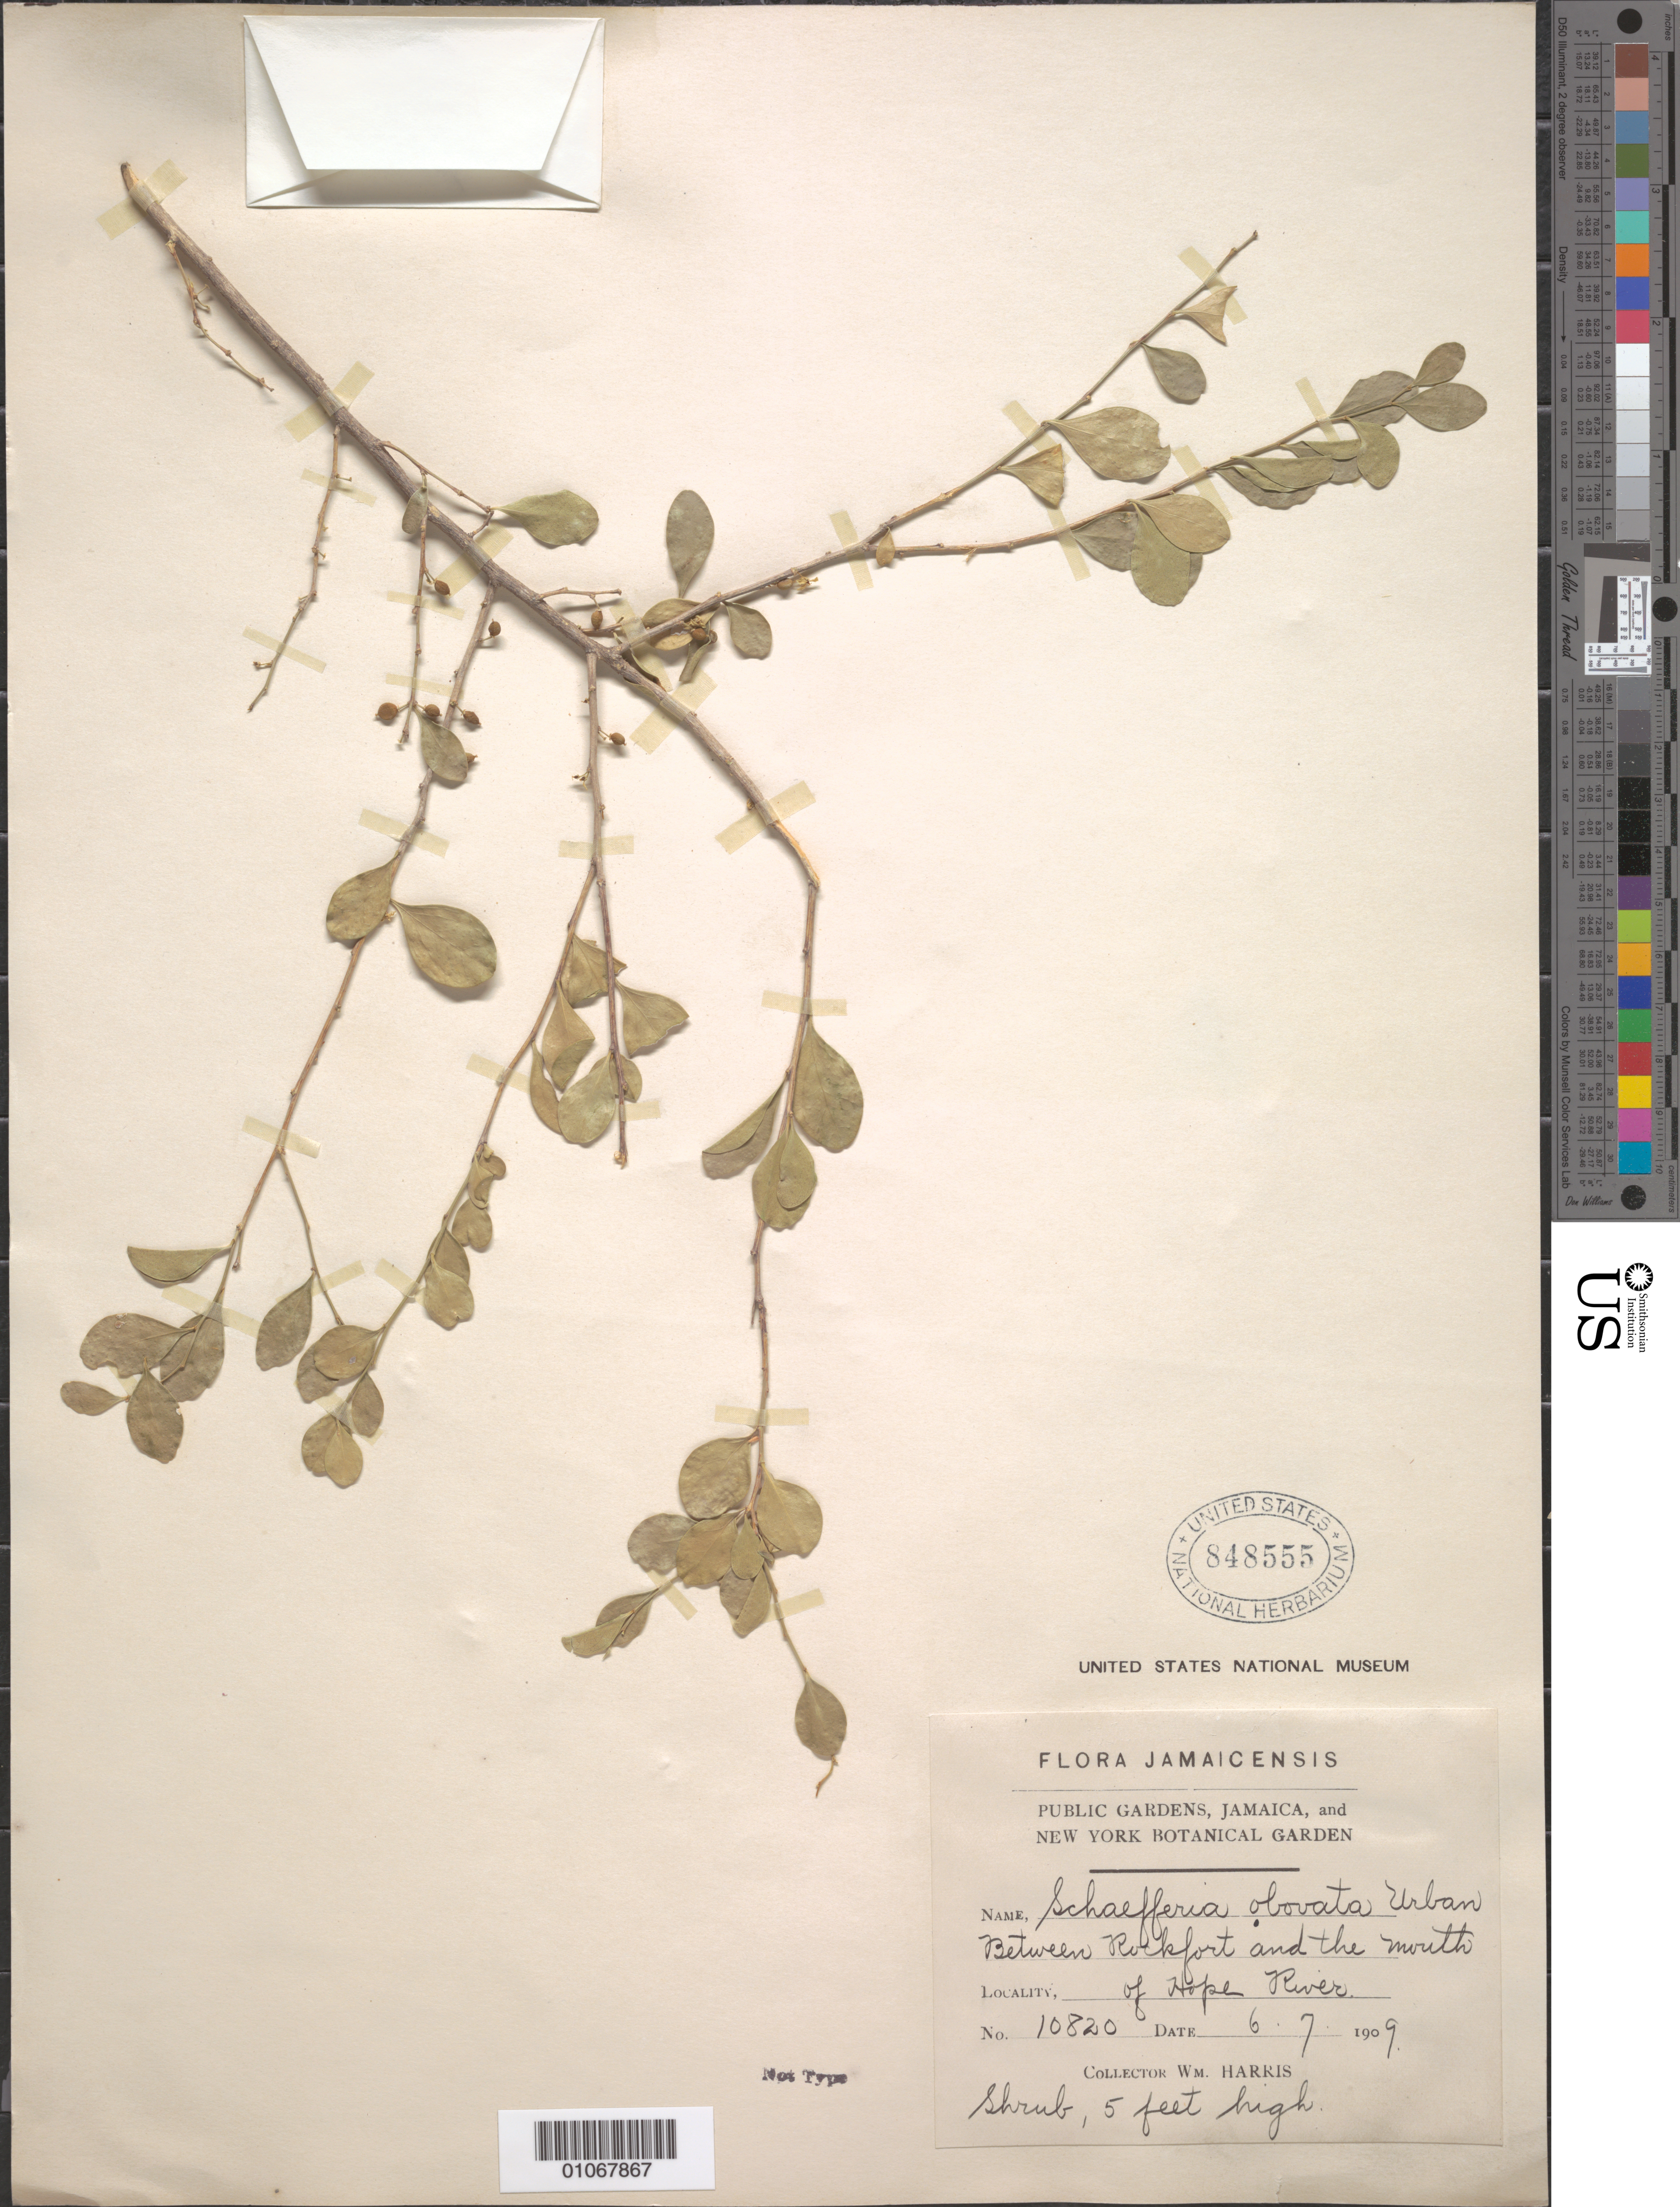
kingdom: Plantae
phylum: Tracheophyta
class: Magnoliopsida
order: Celastrales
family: Celastraceae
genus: Schaefferia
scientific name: Schaefferia obovata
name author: Urb.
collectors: W. Harris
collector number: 10820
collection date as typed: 06 Jul 1909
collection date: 1909-07-06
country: Jamaica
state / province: Kingston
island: Jamaica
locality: Between Rockfort and the mouth of Hope river.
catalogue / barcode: US 848555